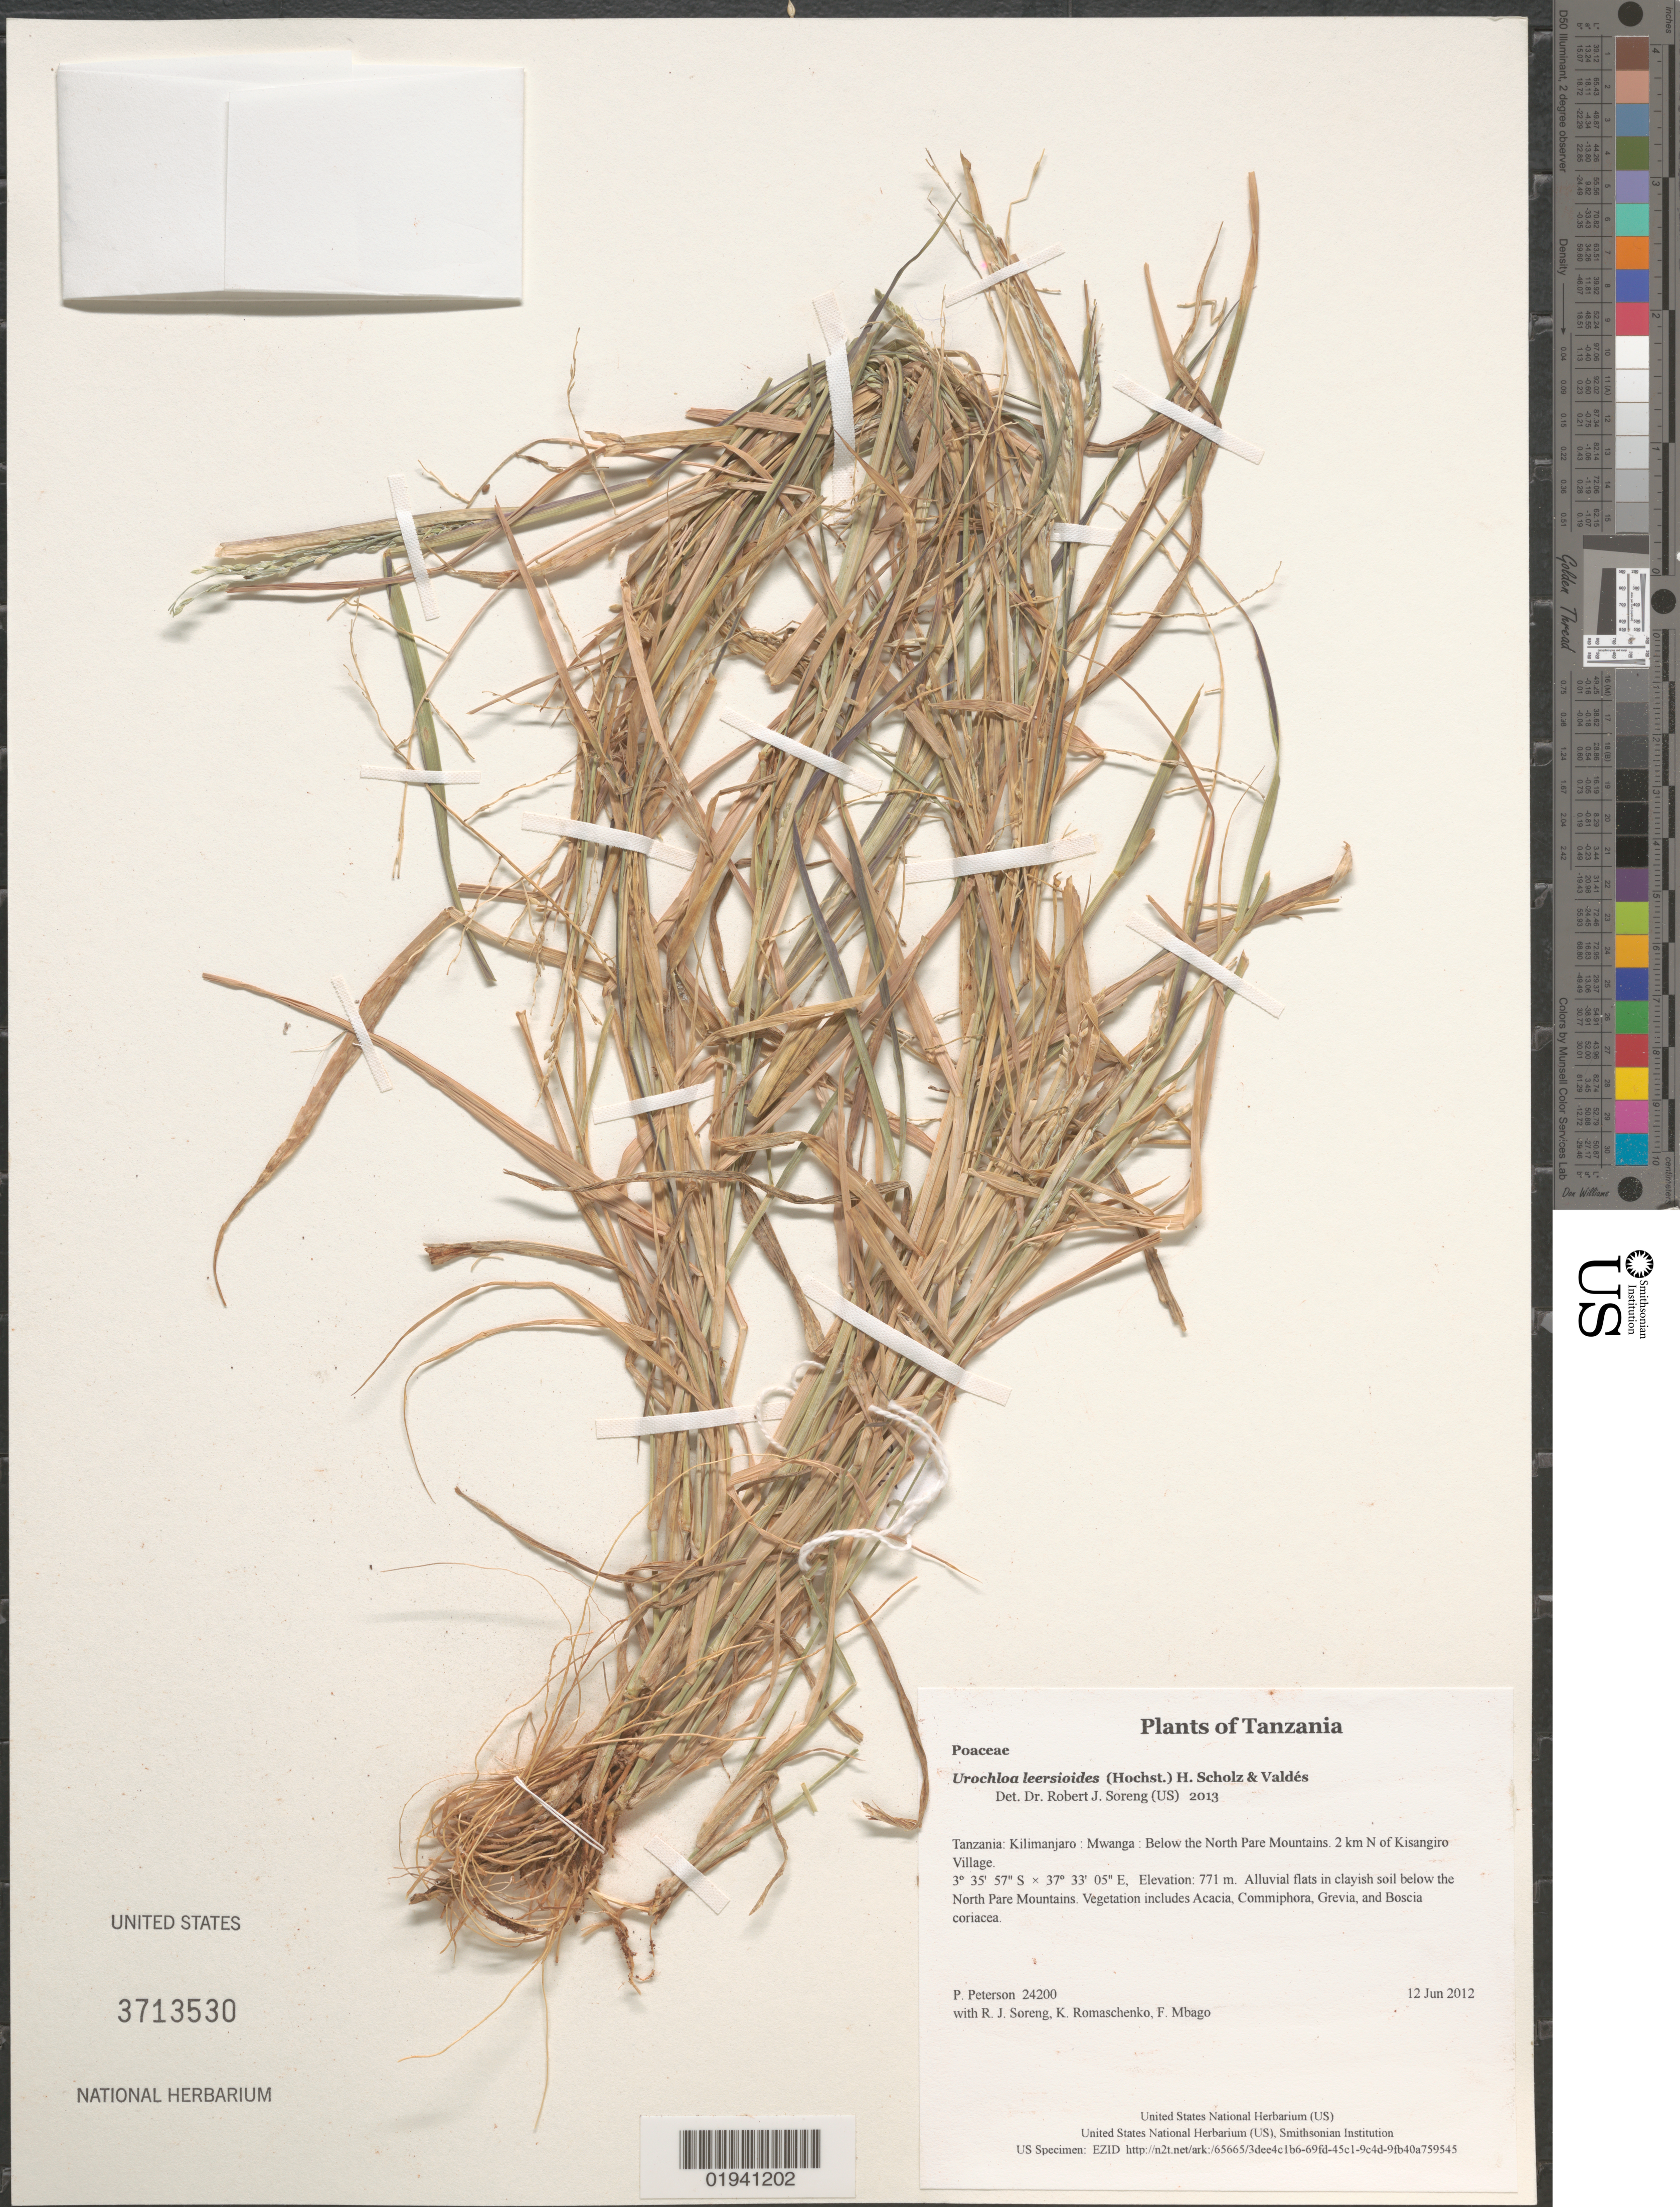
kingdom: Plantae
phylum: Tracheophyta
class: Liliopsida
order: Poales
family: Poaceae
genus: Urochloa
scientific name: Urochloa leersioides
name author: (Hochst.) H. Scholz & Valdés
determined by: Soreng, Robert J., Research Associate (BOT), Smithsonian Institution - National Museum of Natural History (UNITED STATES)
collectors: P. M. Peterson, R. J. Soreng, K. Romaschenko & F. Mbago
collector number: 24200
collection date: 2012-06-12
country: Tanzania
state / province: Kilimanjaro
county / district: Mwanga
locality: Below the North Pare Mountains. 2 km N of Kisangiro Village.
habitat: Alluvial flats in clayish soil below the North Pare Mountains. Vegetation includes Acacia, Commiphora, Grevia, and Boscia coriacea.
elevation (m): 771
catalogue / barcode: US 3713530